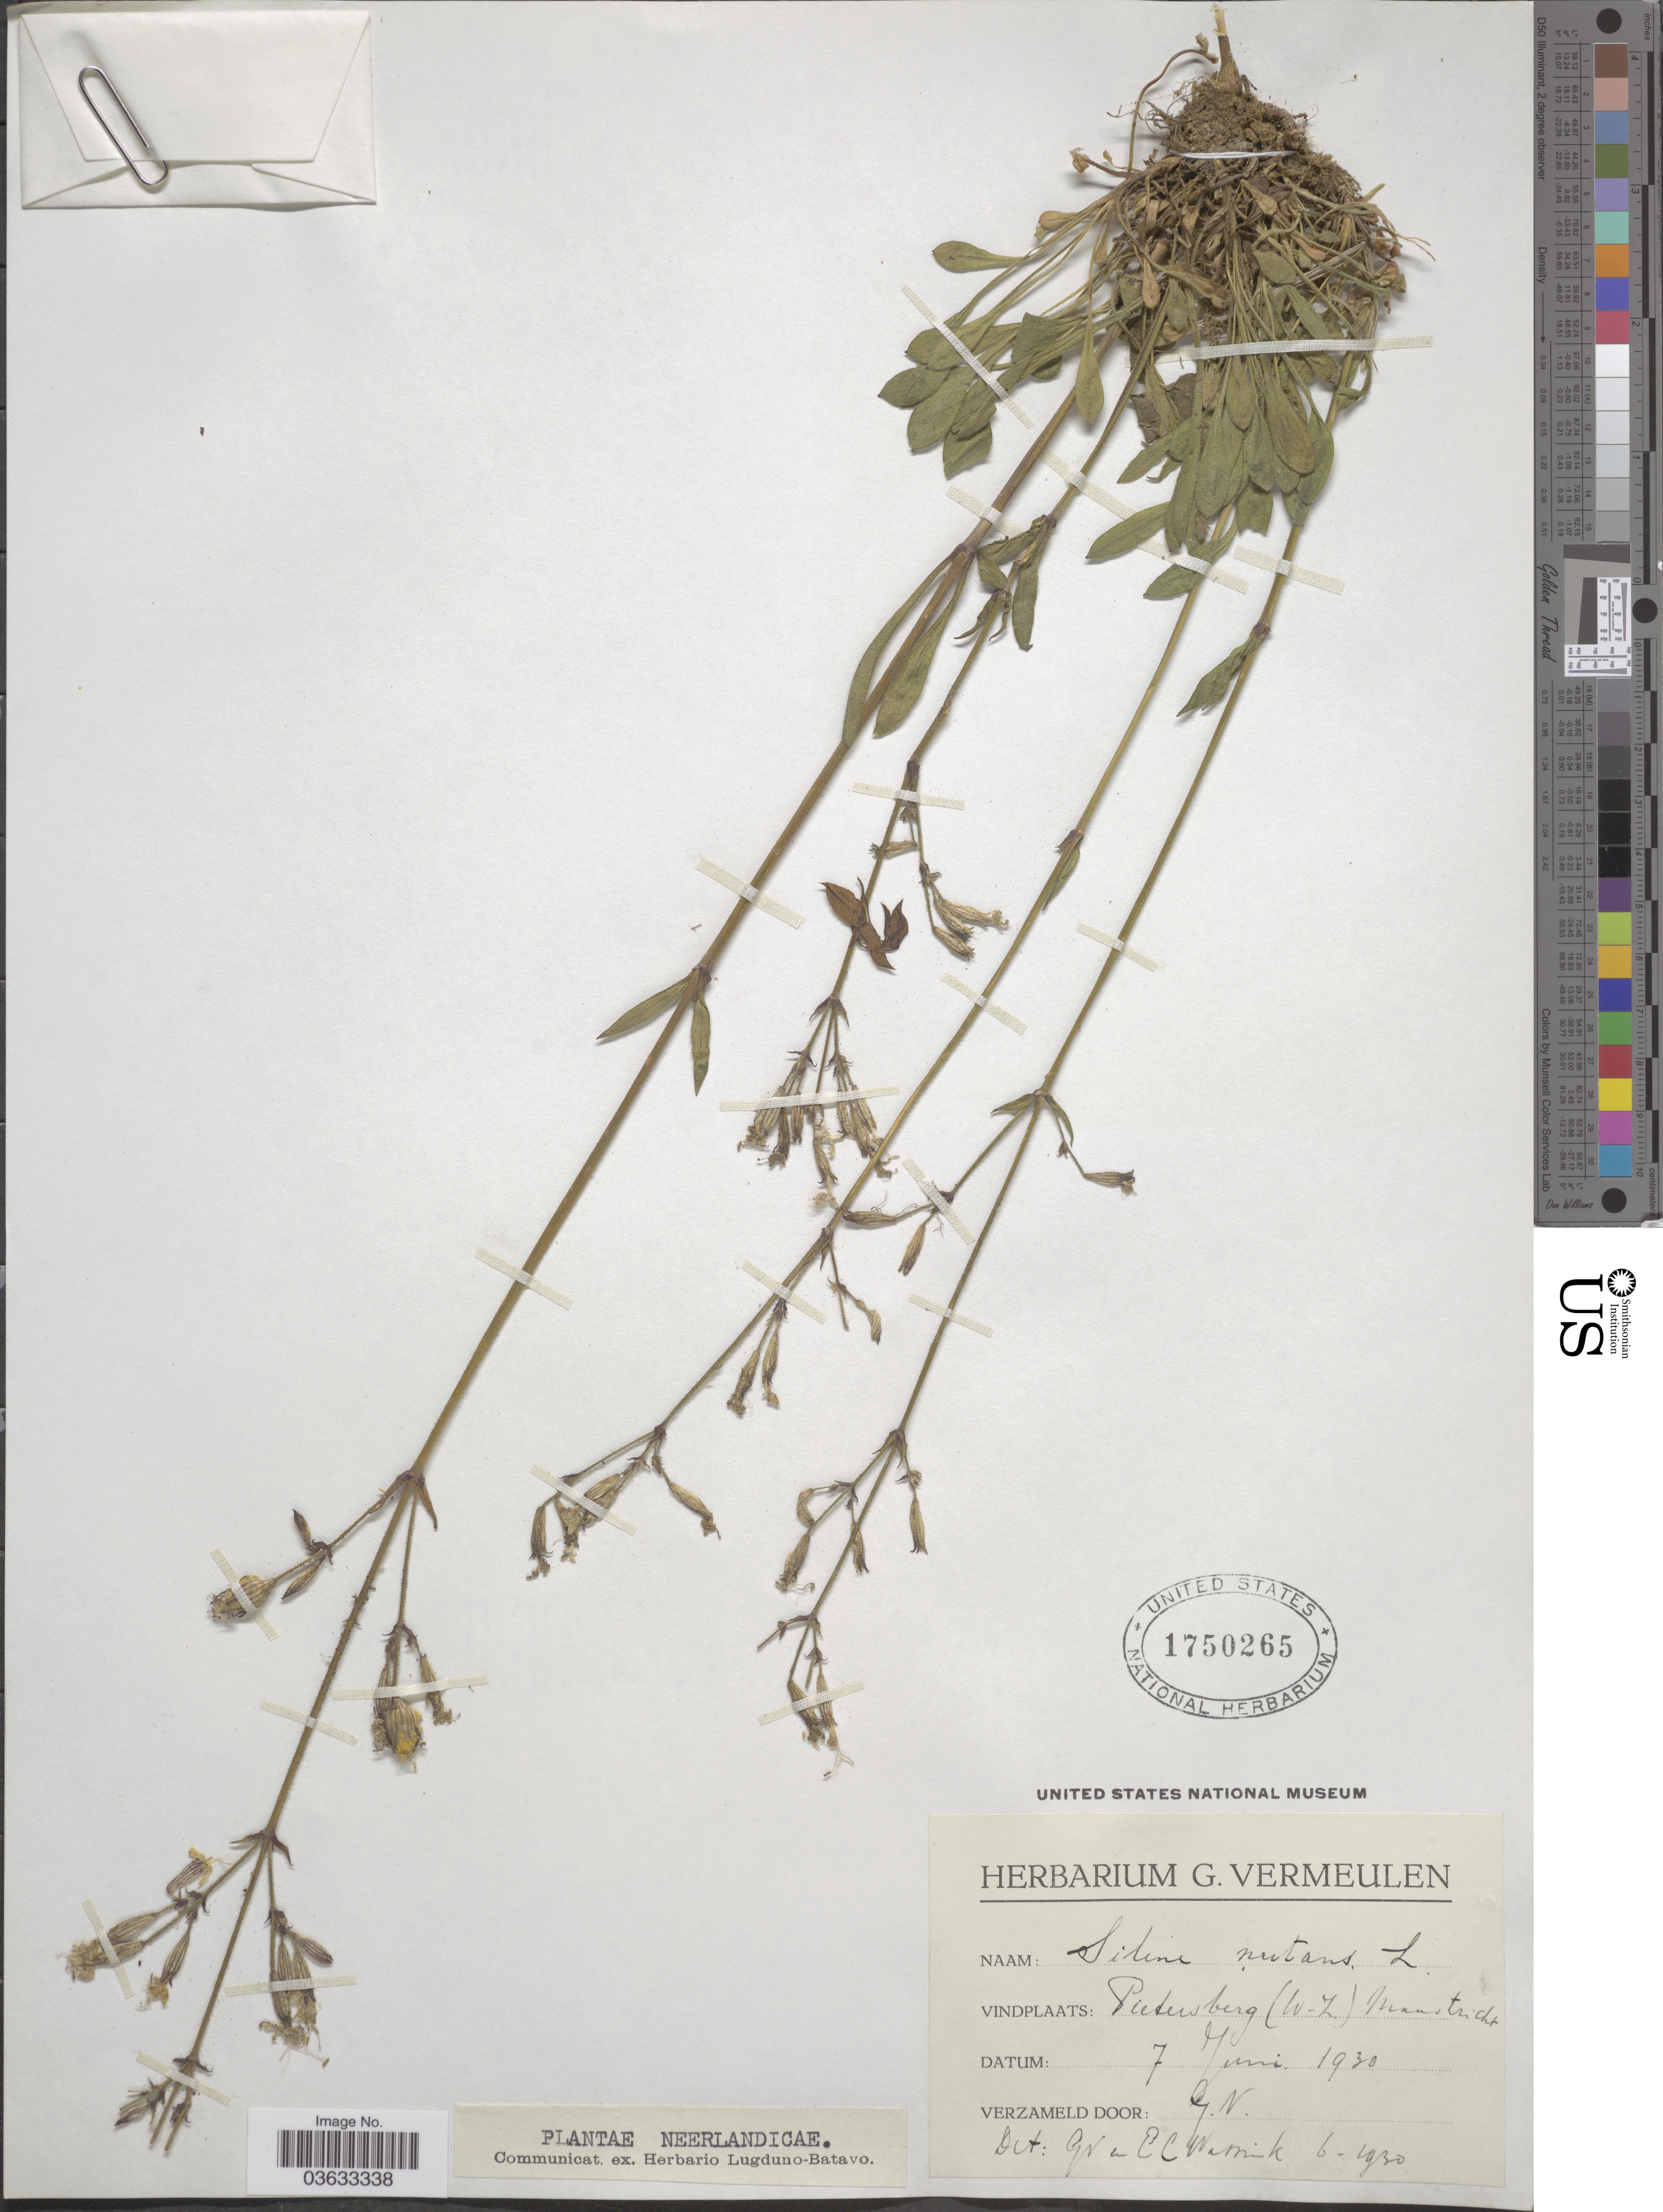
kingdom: Plantae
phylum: Tracheophyta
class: Magnoliopsida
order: Caryophyllales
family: Caryophyllaceae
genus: Silene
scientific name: Silene nutans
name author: L.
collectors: G. Vermeulen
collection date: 1930-06-07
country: Netherlands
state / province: Limburg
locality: Neerlandicae. Pietersberg (W.Z.) Maastricht.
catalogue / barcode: US 1750265